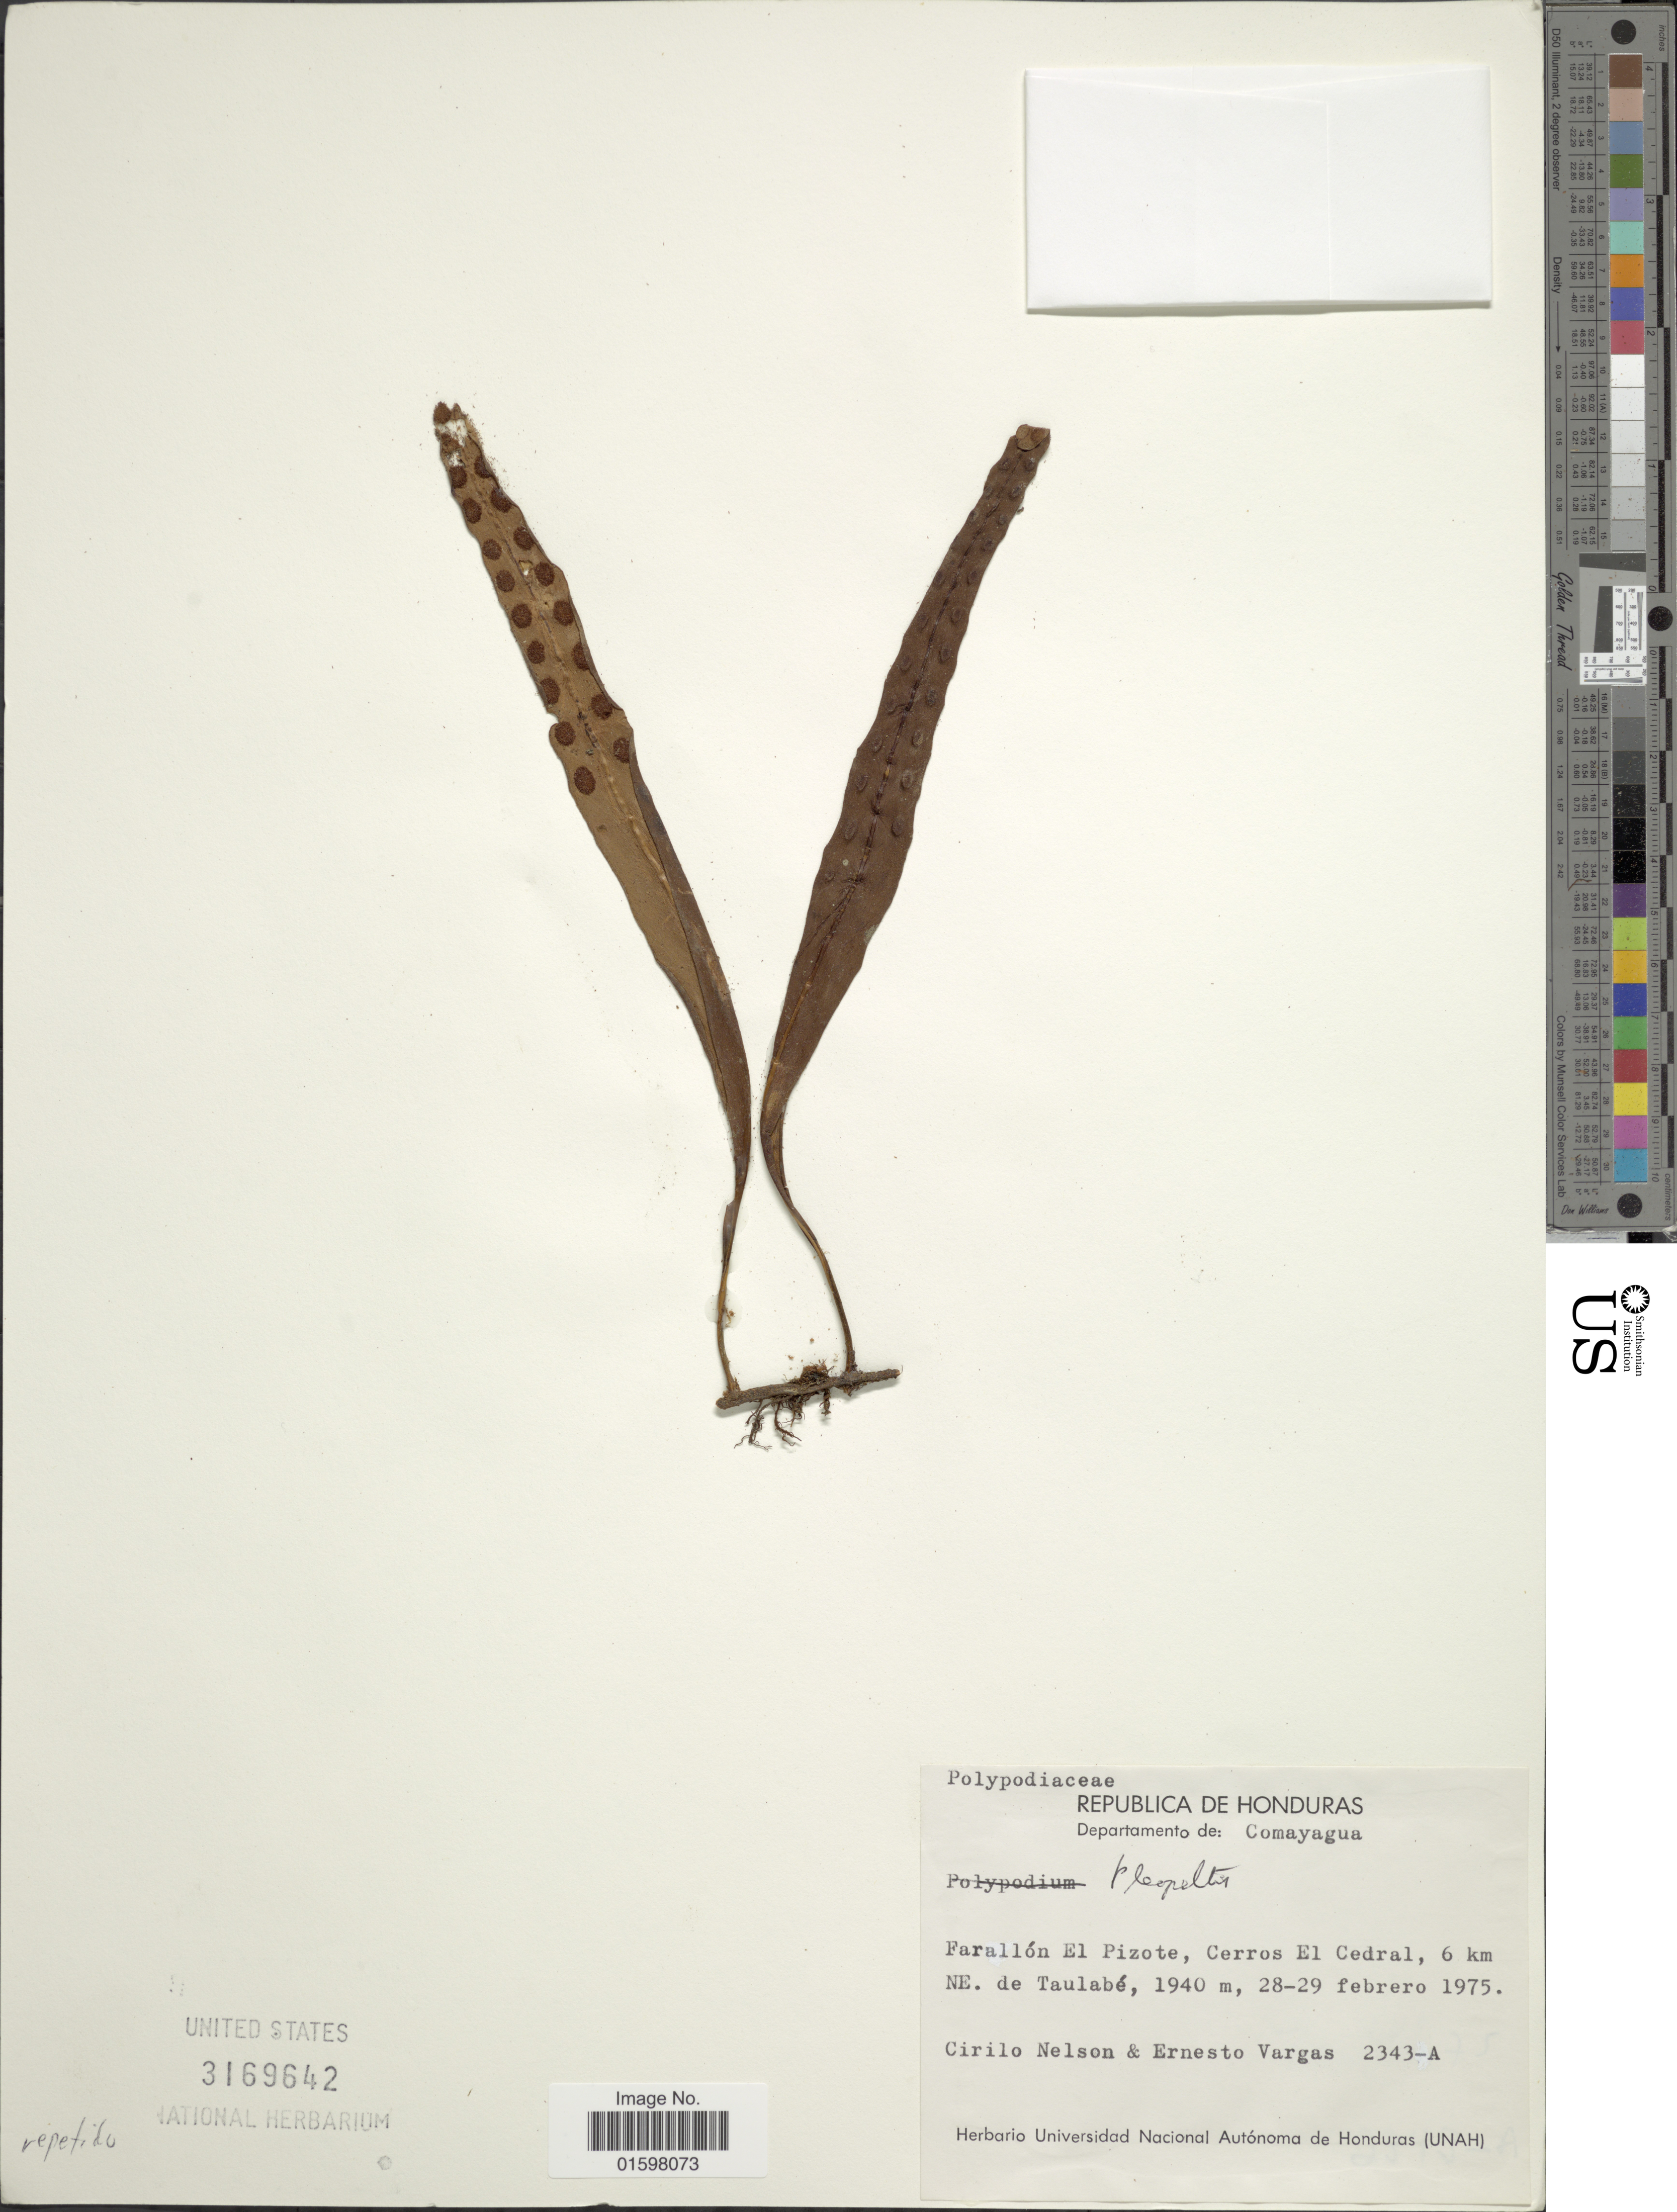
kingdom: Plantae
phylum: Tracheophyta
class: Polypodiopsida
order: Polypodiales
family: Polypodiaceae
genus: Pleopeltis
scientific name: Pleopeltis peltata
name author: Scort.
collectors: C. H. Nelson & E. Vargas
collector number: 2343-A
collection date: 1975-02-28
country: Honduras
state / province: Comayagua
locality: Departamento de: Comayagua. farallon El Pizote, cerros El Cedral, 6 km NE. de Taulabe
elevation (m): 1940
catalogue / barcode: US 3169642